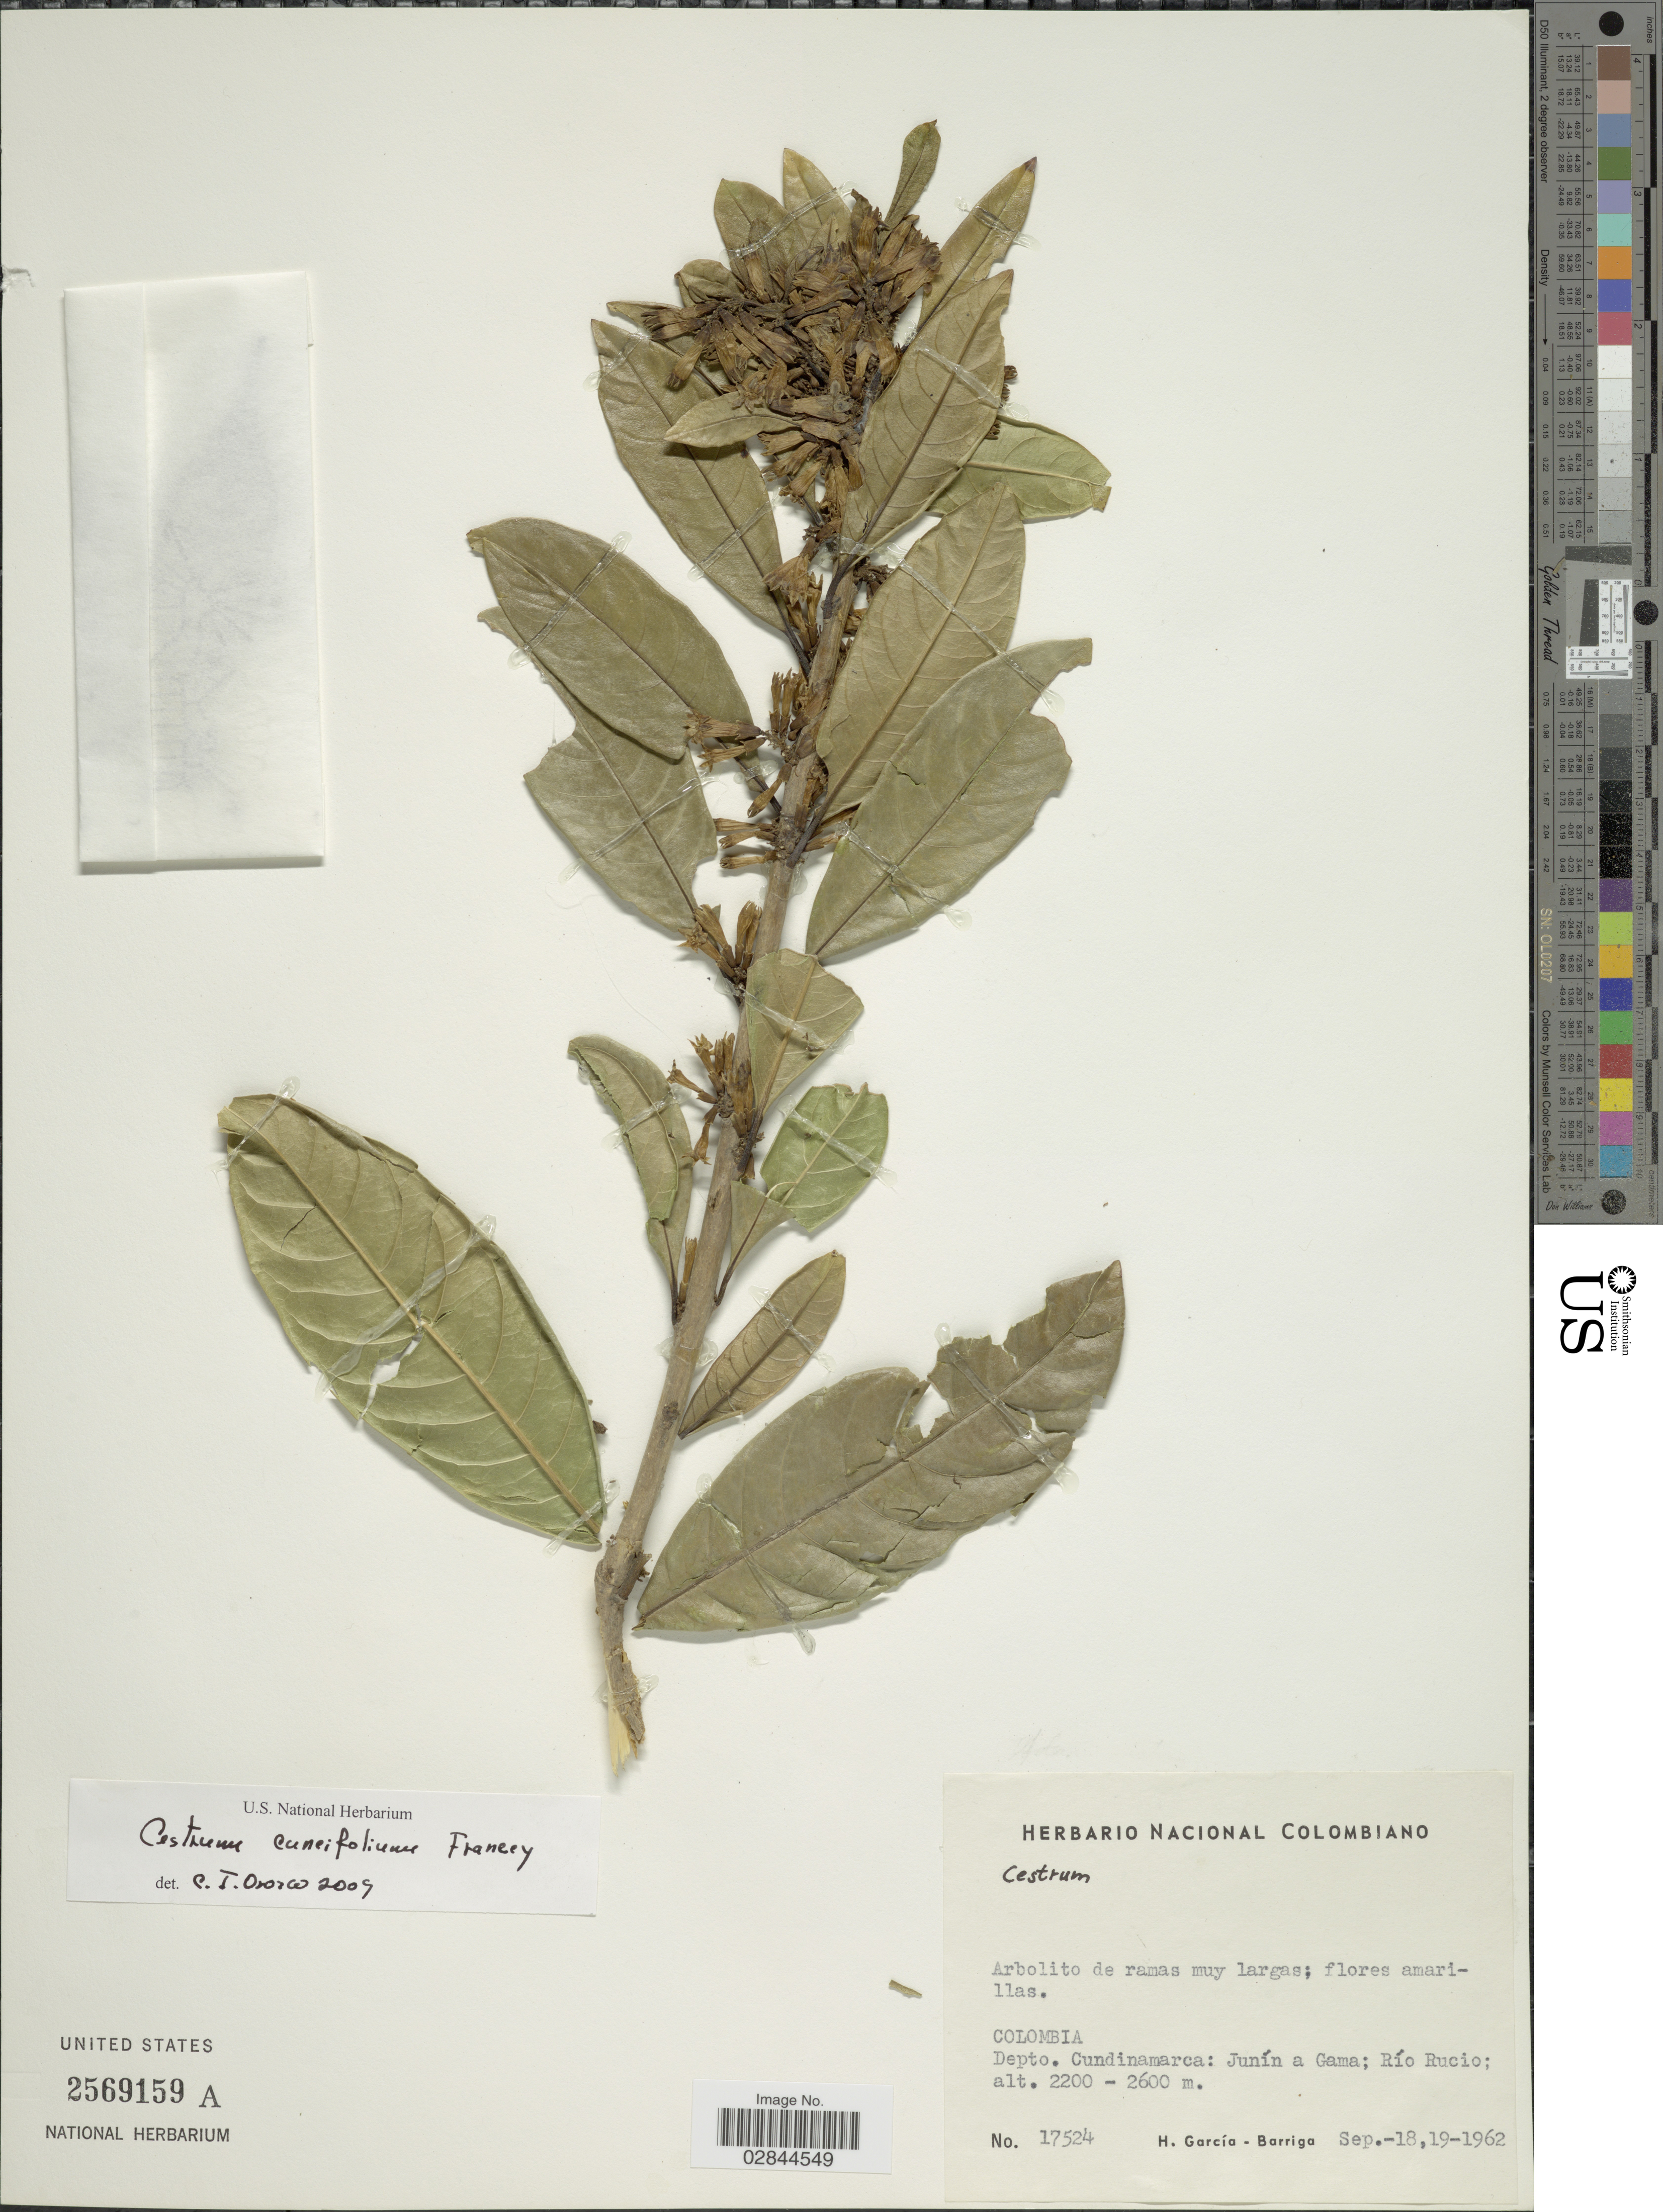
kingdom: Plantae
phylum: Tracheophyta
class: Magnoliopsida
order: Solanales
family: Solanaceae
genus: Cestrum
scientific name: Cestrum cuneifolium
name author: Francey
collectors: H. García Barriga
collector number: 17524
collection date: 1962-09-18/1962-09-19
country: Colombia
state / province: Cundinamarca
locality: Depto. Cundinamarca: Junín a Gama; Río Rucio.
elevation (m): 2200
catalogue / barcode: US 2569159A